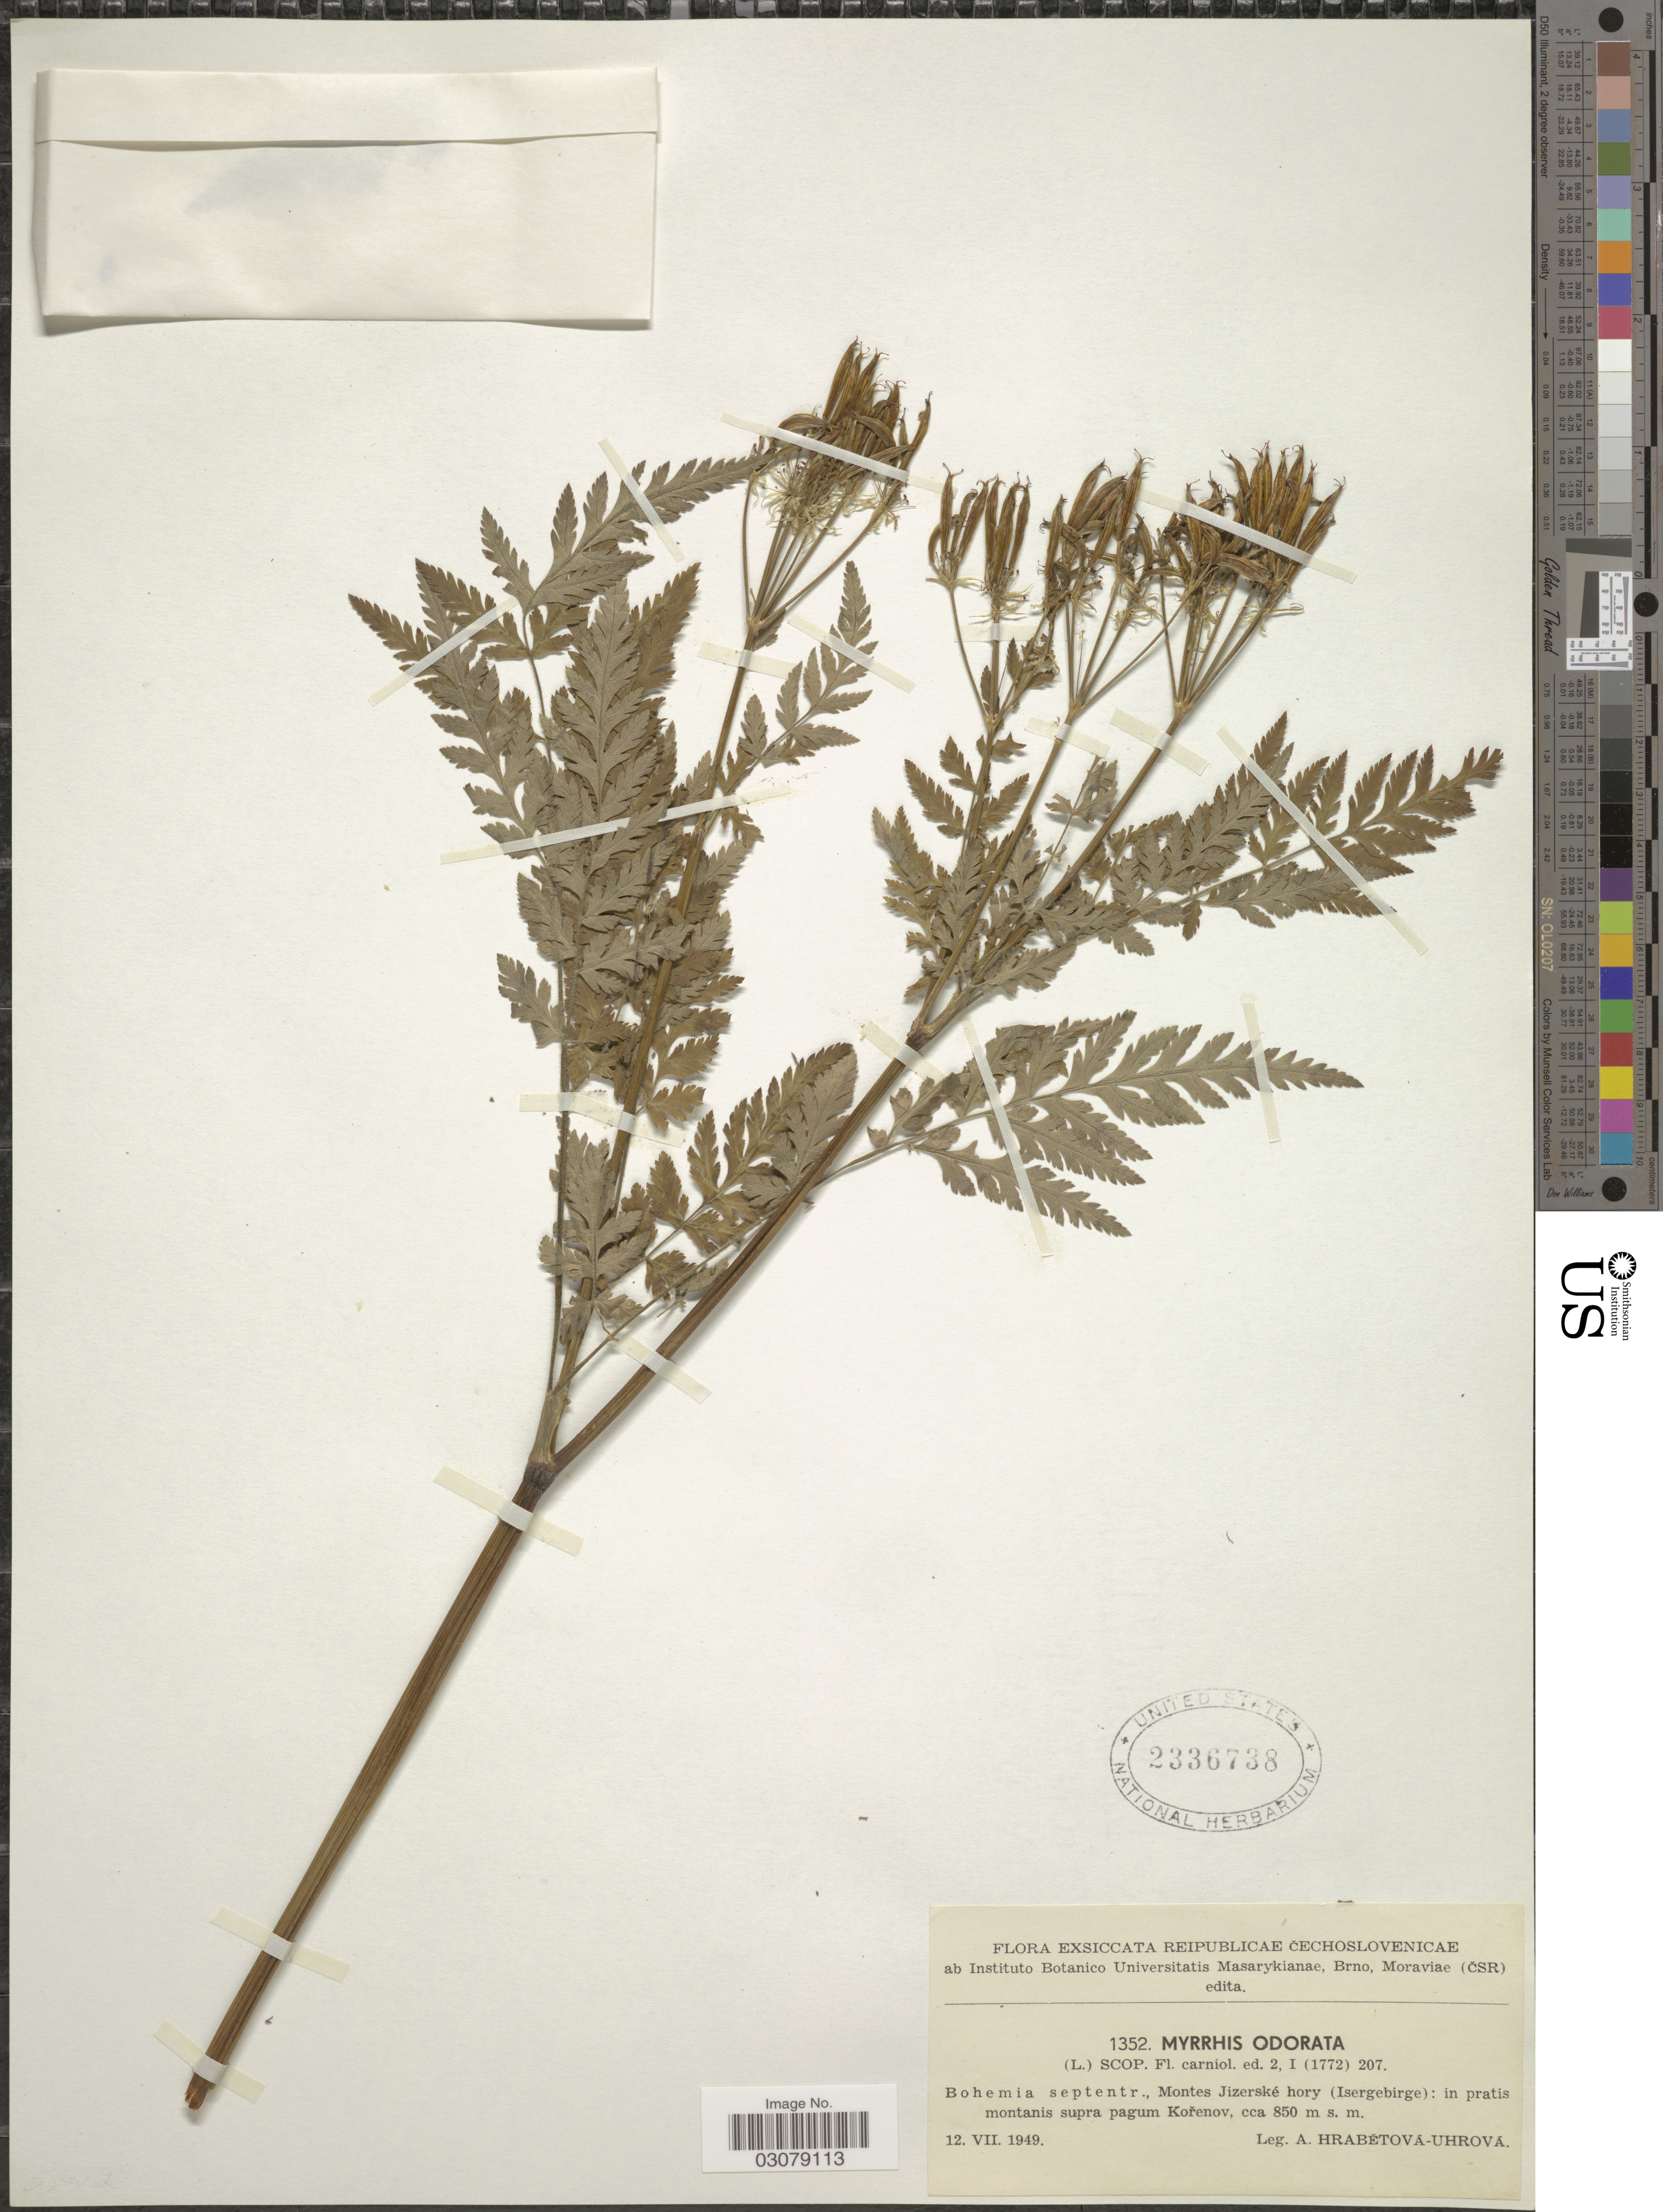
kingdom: Plantae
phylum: Tracheophyta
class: Magnoliopsida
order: Apiales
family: Apiaceae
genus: Myrrhis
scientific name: Myrrhis odorata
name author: (L.) Scop.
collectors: A. Hrabetova-Uhrova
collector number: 1352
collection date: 1949-07-12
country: Czechia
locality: Bohemia septentr., Montes Jizerské hory (Isergebirge): in pratis montanis supra pagum Kořenov. Reipublicae Cechoslovenicae.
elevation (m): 850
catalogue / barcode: US 2336738